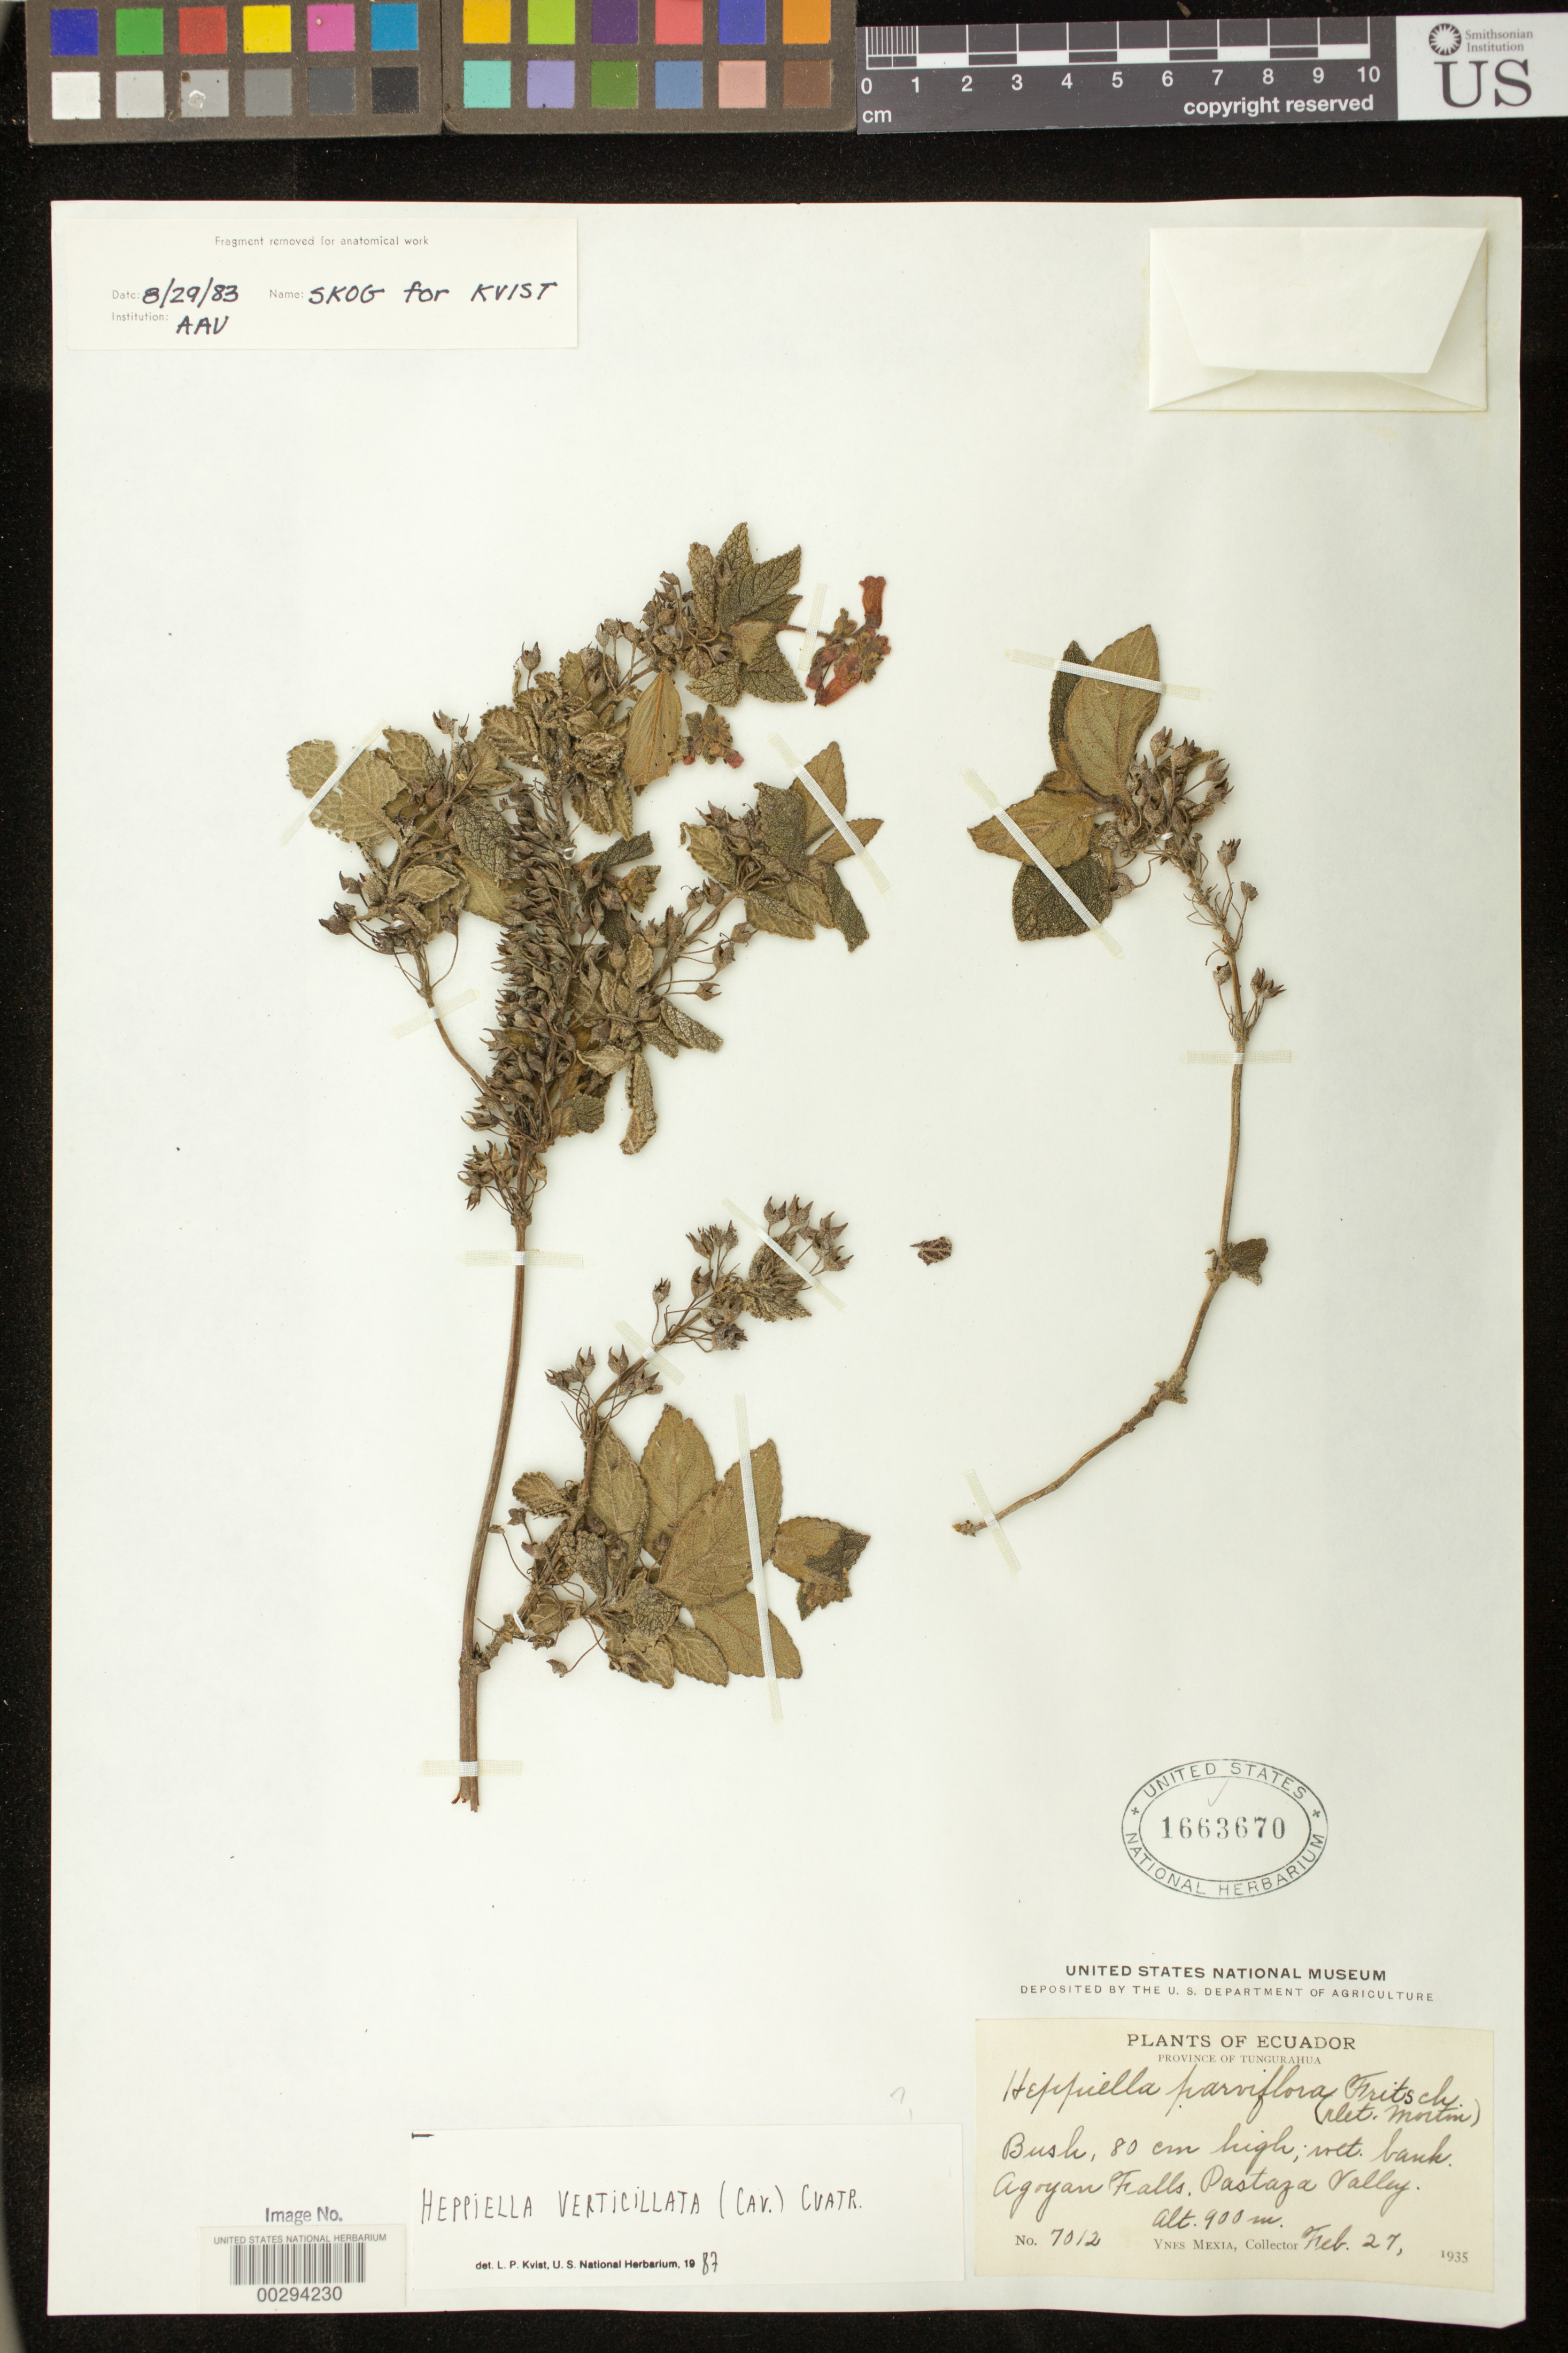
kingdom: Plantae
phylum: Tracheophyta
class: Magnoliopsida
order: Lamiales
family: Gesneriaceae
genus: Heppiella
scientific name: Heppiella verticillata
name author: (Cav.) Cuatrec.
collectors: Y. Mexia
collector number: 7012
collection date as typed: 27 Feb 1935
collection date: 1935-02-27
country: Ecuador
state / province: Tungurahua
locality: Agoyan Falls, Pastaza Valley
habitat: Wet bank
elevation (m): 900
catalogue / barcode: US 1663670